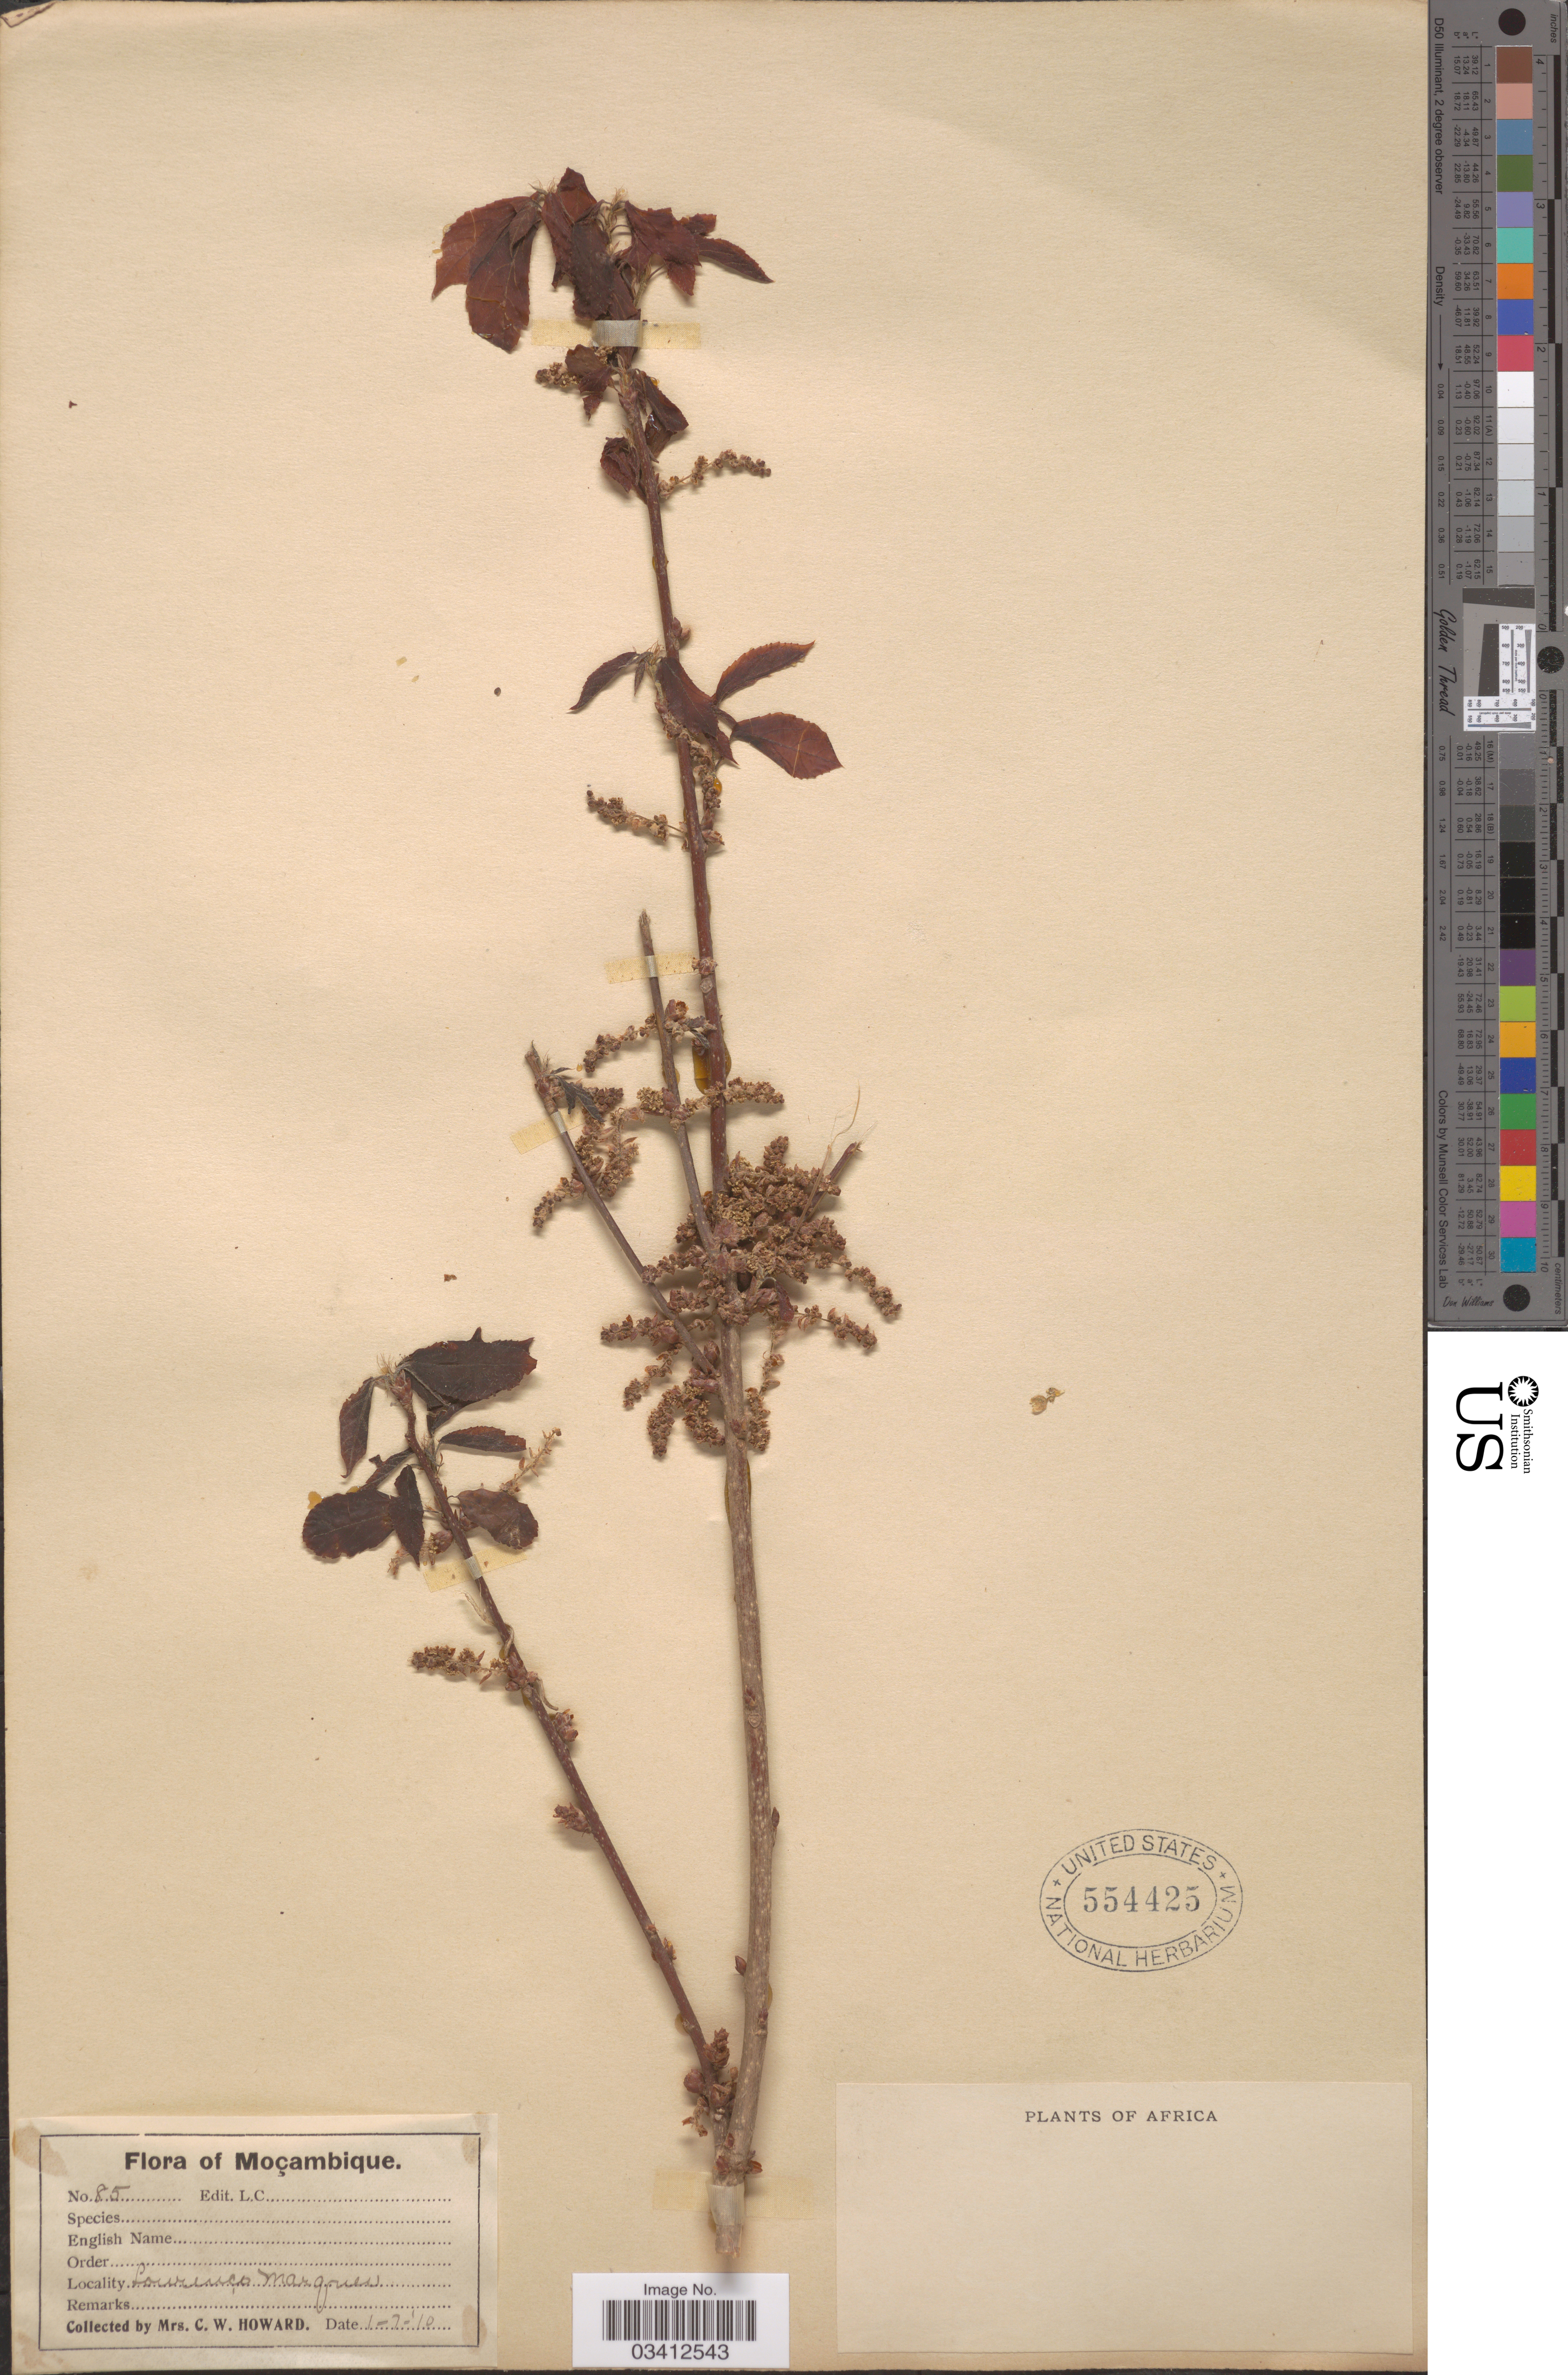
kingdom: Plantae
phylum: Tracheophyta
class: Magnoliopsida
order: Fagales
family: Fagaceae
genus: Quercus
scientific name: Quercus sp.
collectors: C. W. Howard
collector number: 85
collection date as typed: Transcribed d/m/y: 1/7/10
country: Mozambique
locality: Lourenço Marques.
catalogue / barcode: US 554425